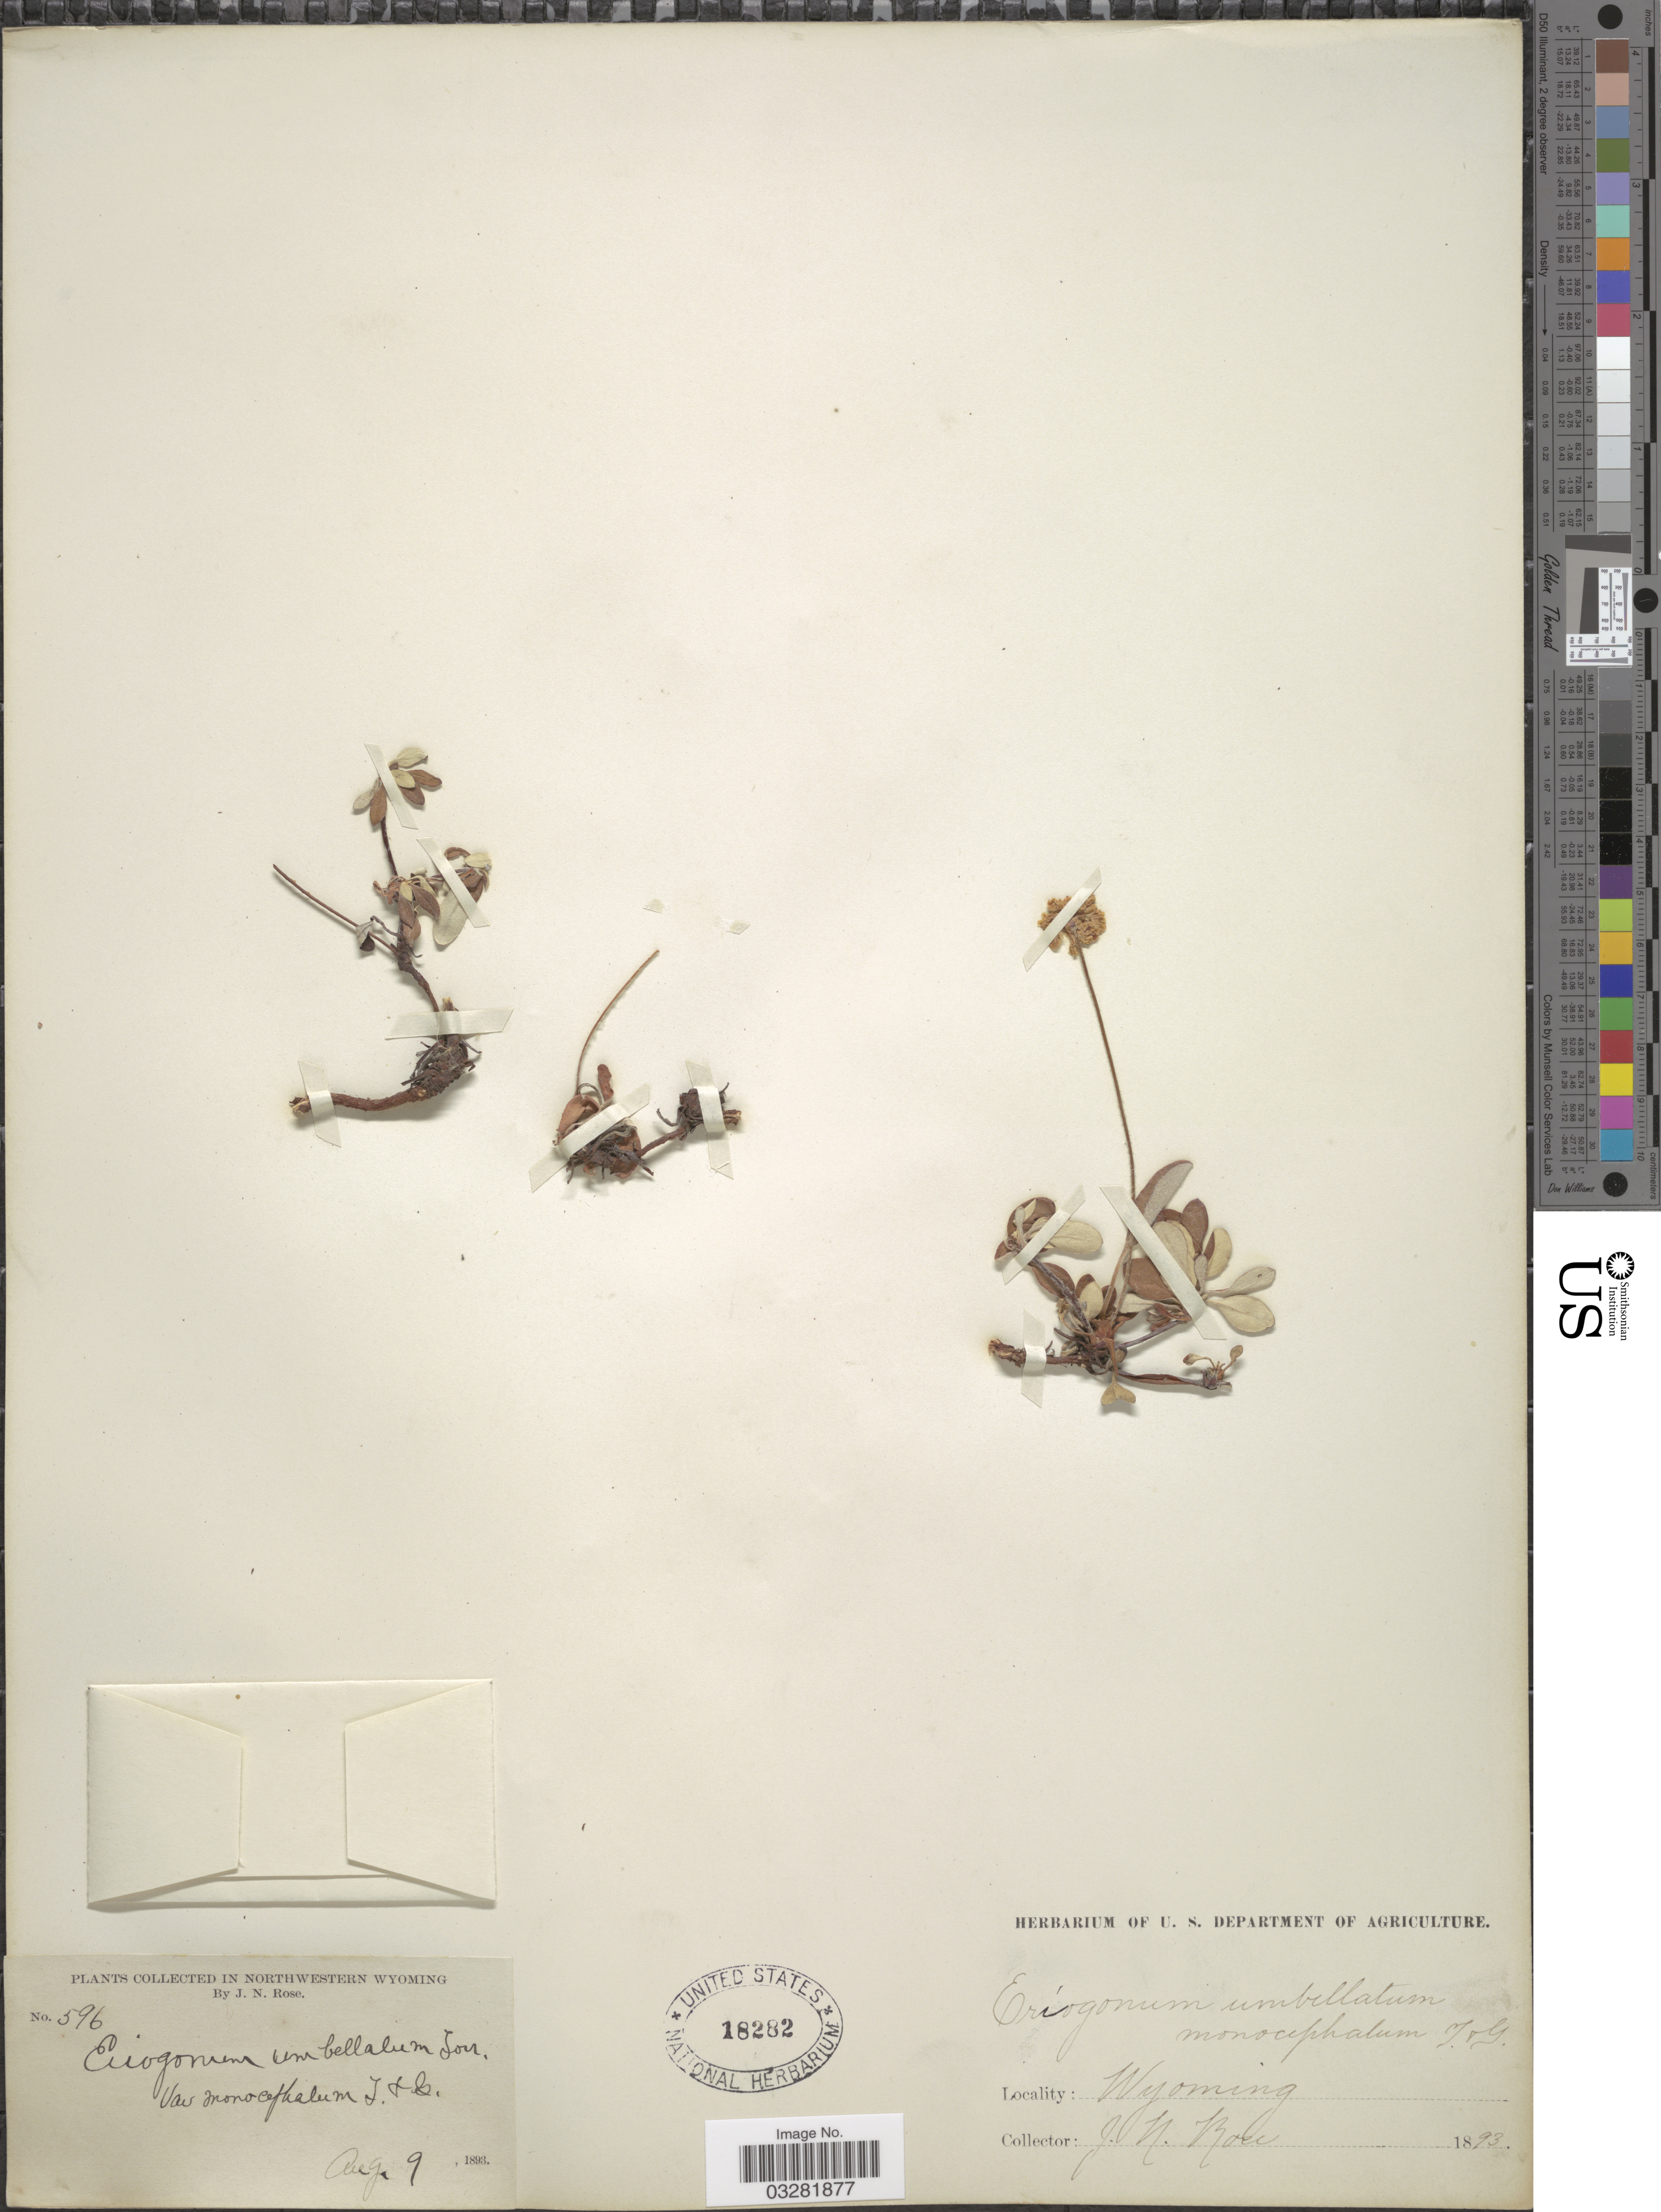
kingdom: Plantae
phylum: Tracheophyta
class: Magnoliopsida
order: Caryophyllales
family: Polygonaceae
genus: Eriogonum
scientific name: Eriogonum umbellatum var. subalpinum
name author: M.E. Jones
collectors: J. N. Rose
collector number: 596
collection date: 1893-08-09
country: United States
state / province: Wyoming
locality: Northwestern Wyoming.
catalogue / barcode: US 18282